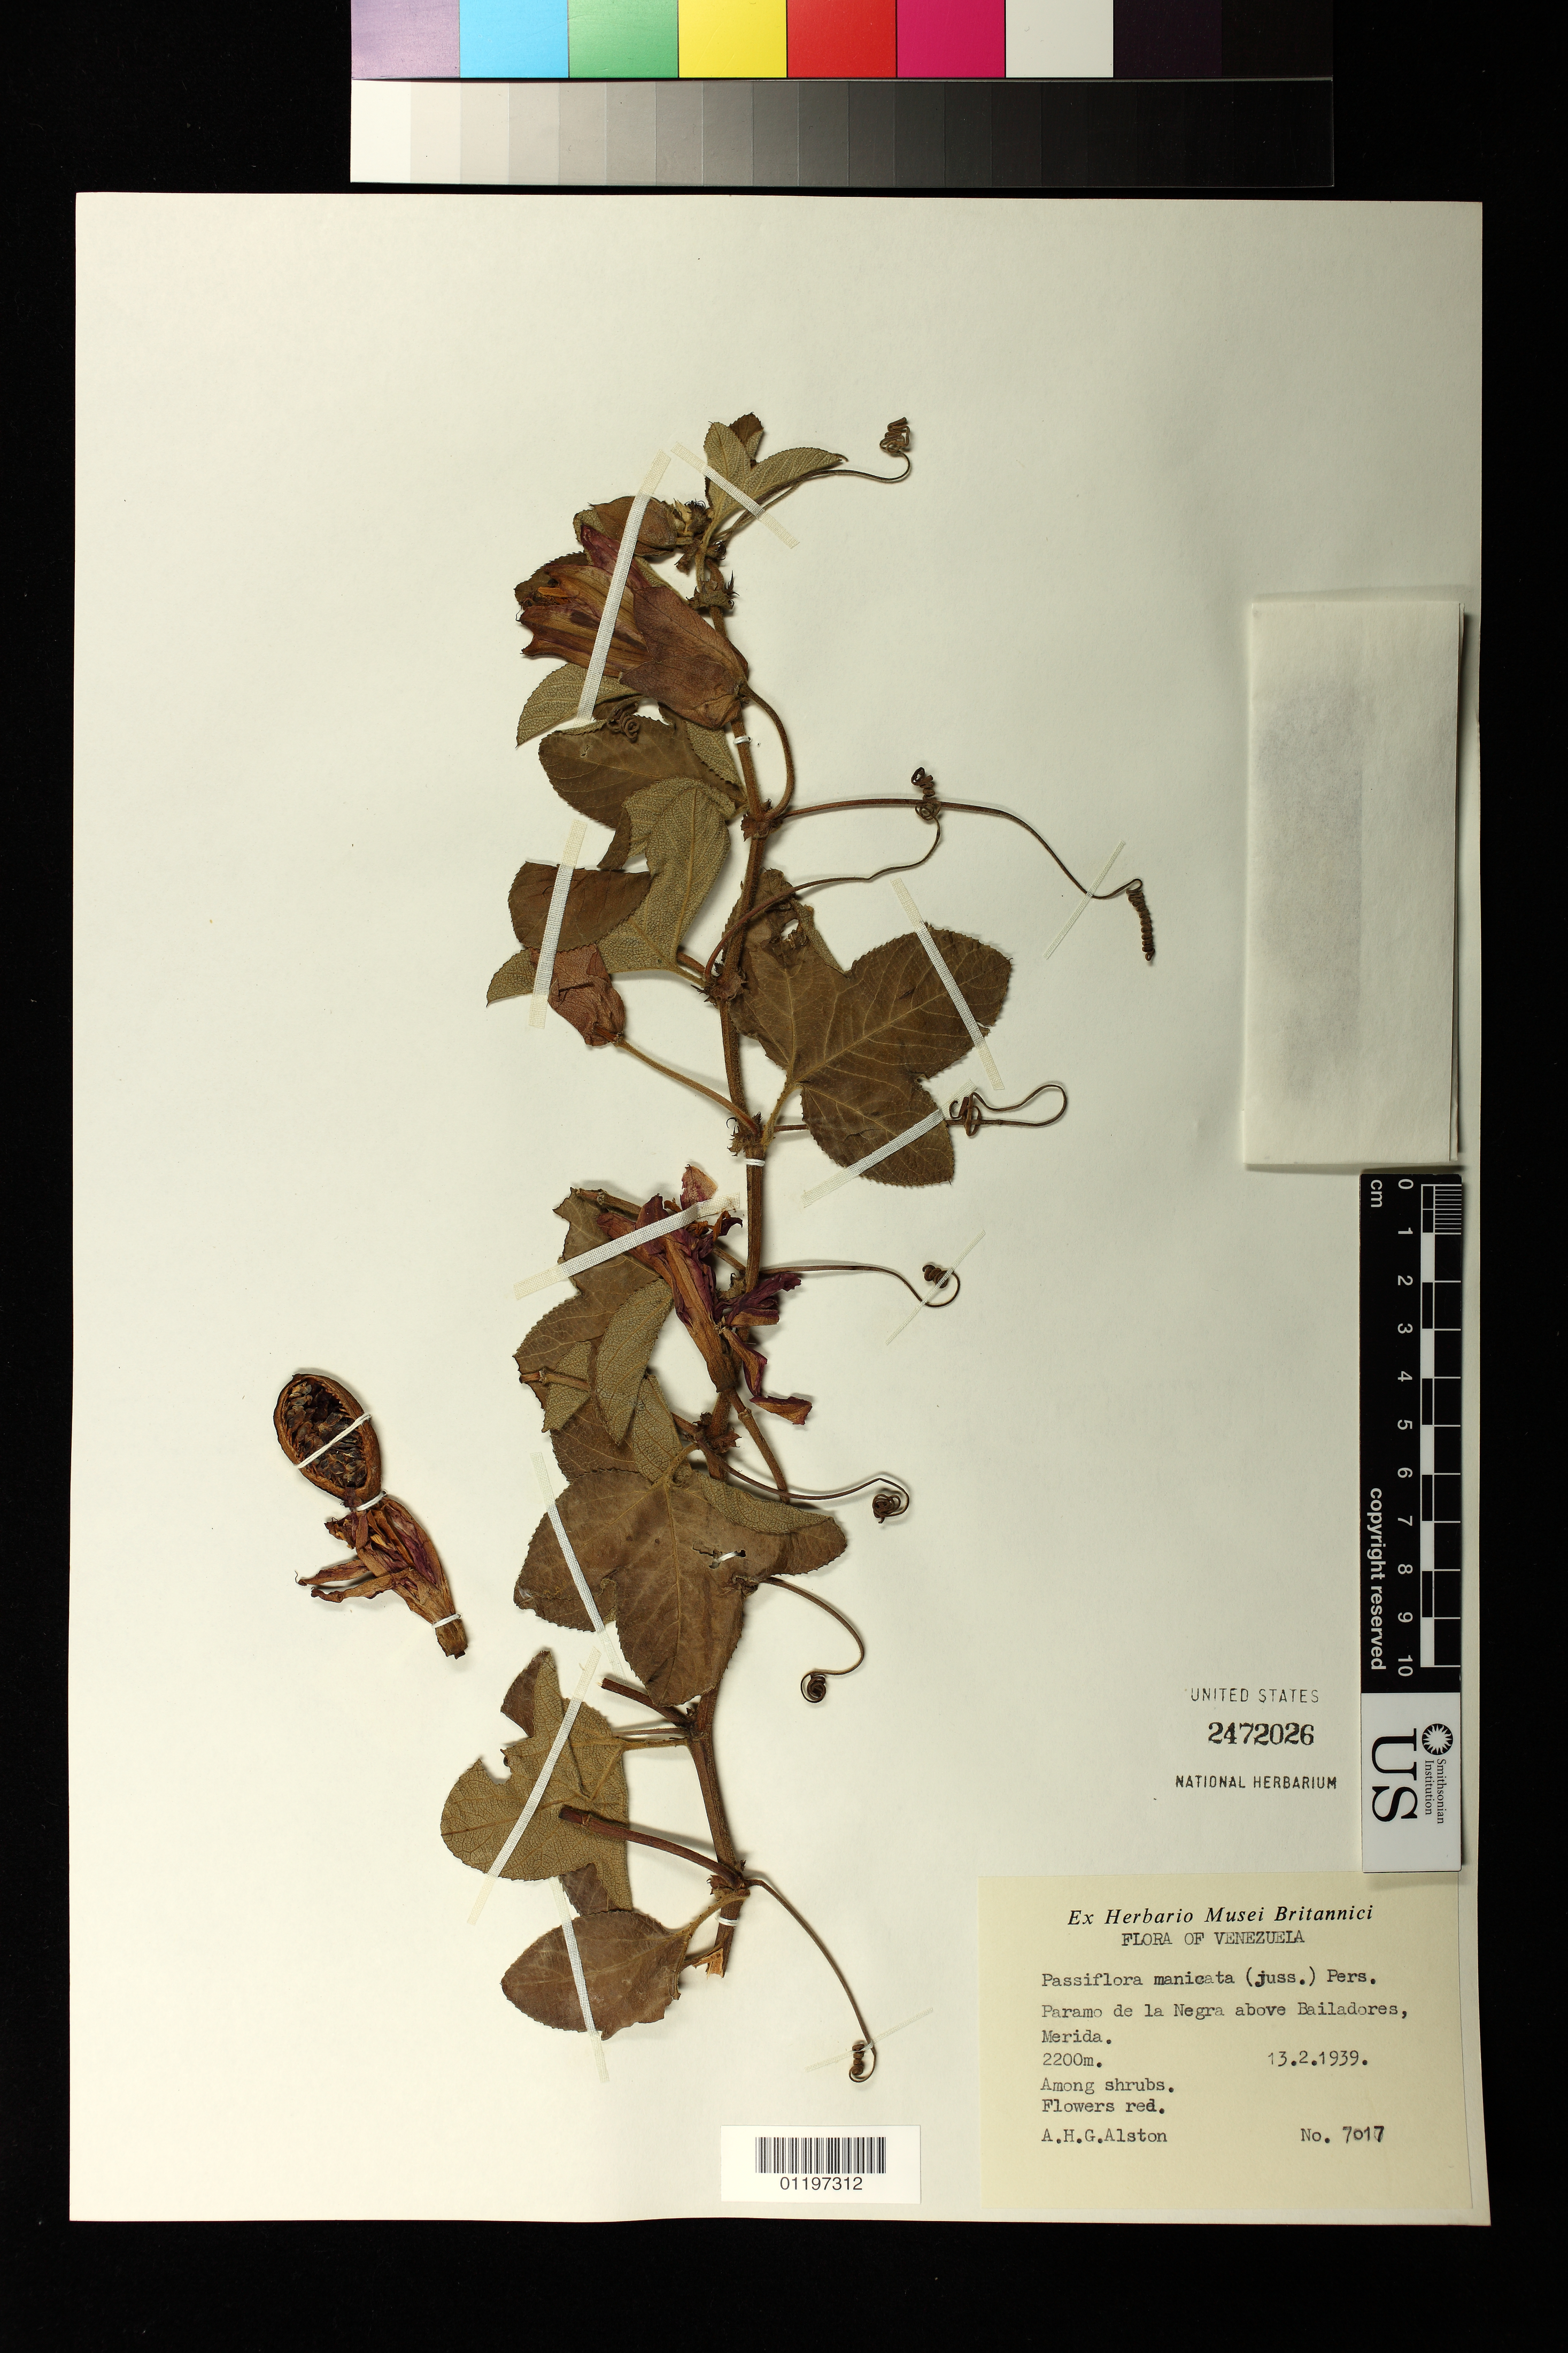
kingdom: Plantae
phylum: Tracheophyta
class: Magnoliopsida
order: Malpighiales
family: Passifloraceae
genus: Passiflora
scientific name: Passiflora manicata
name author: (Juss.) Pers.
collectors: A. H. Alston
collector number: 7017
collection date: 1939-02-13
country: Venezuela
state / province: Mérida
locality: Paramo de la Negra above Bailadores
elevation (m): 2200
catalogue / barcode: US 2472026